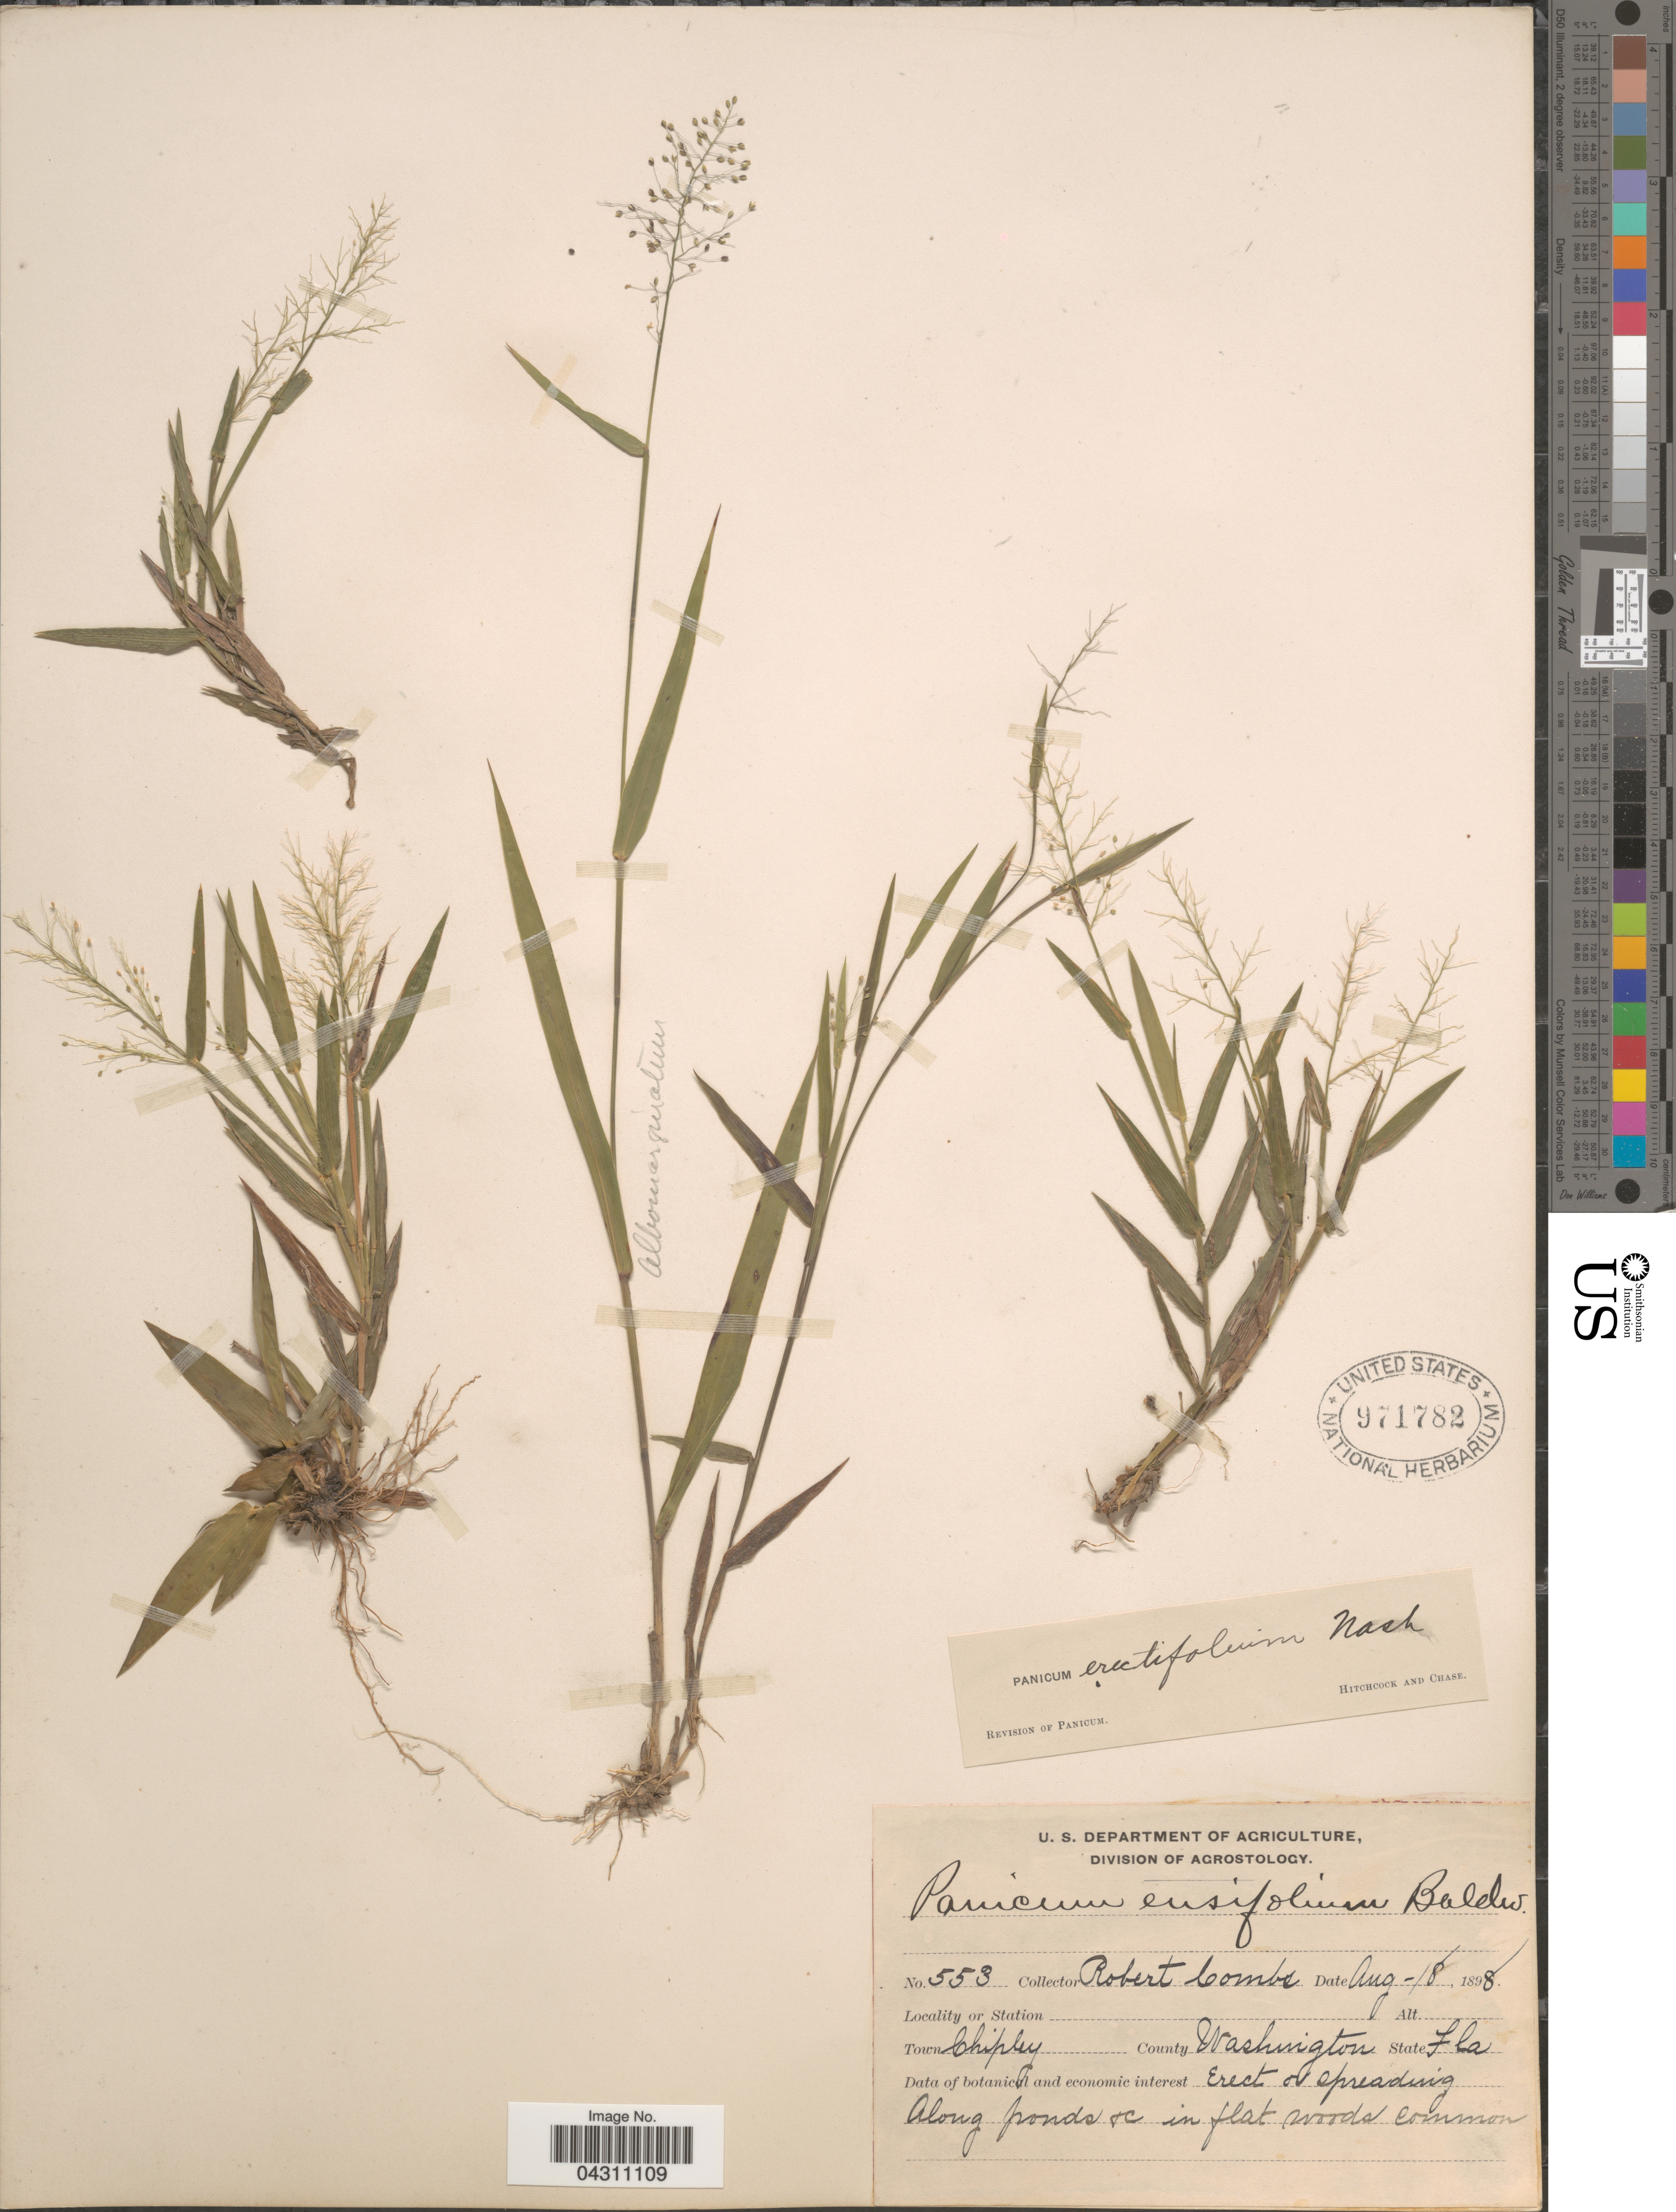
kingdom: Plantae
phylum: Tracheophyta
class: Liliopsida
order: Poales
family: Poaceae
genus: Dichanthelium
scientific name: Dichanthelium sphaerocarpon var. floridanum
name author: (Vasey) Davidse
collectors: R. Combs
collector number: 553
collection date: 1898-08-18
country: United States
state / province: Florida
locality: Town Chipley. County Washington. Along ponds & in flat woods common.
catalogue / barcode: US 971782